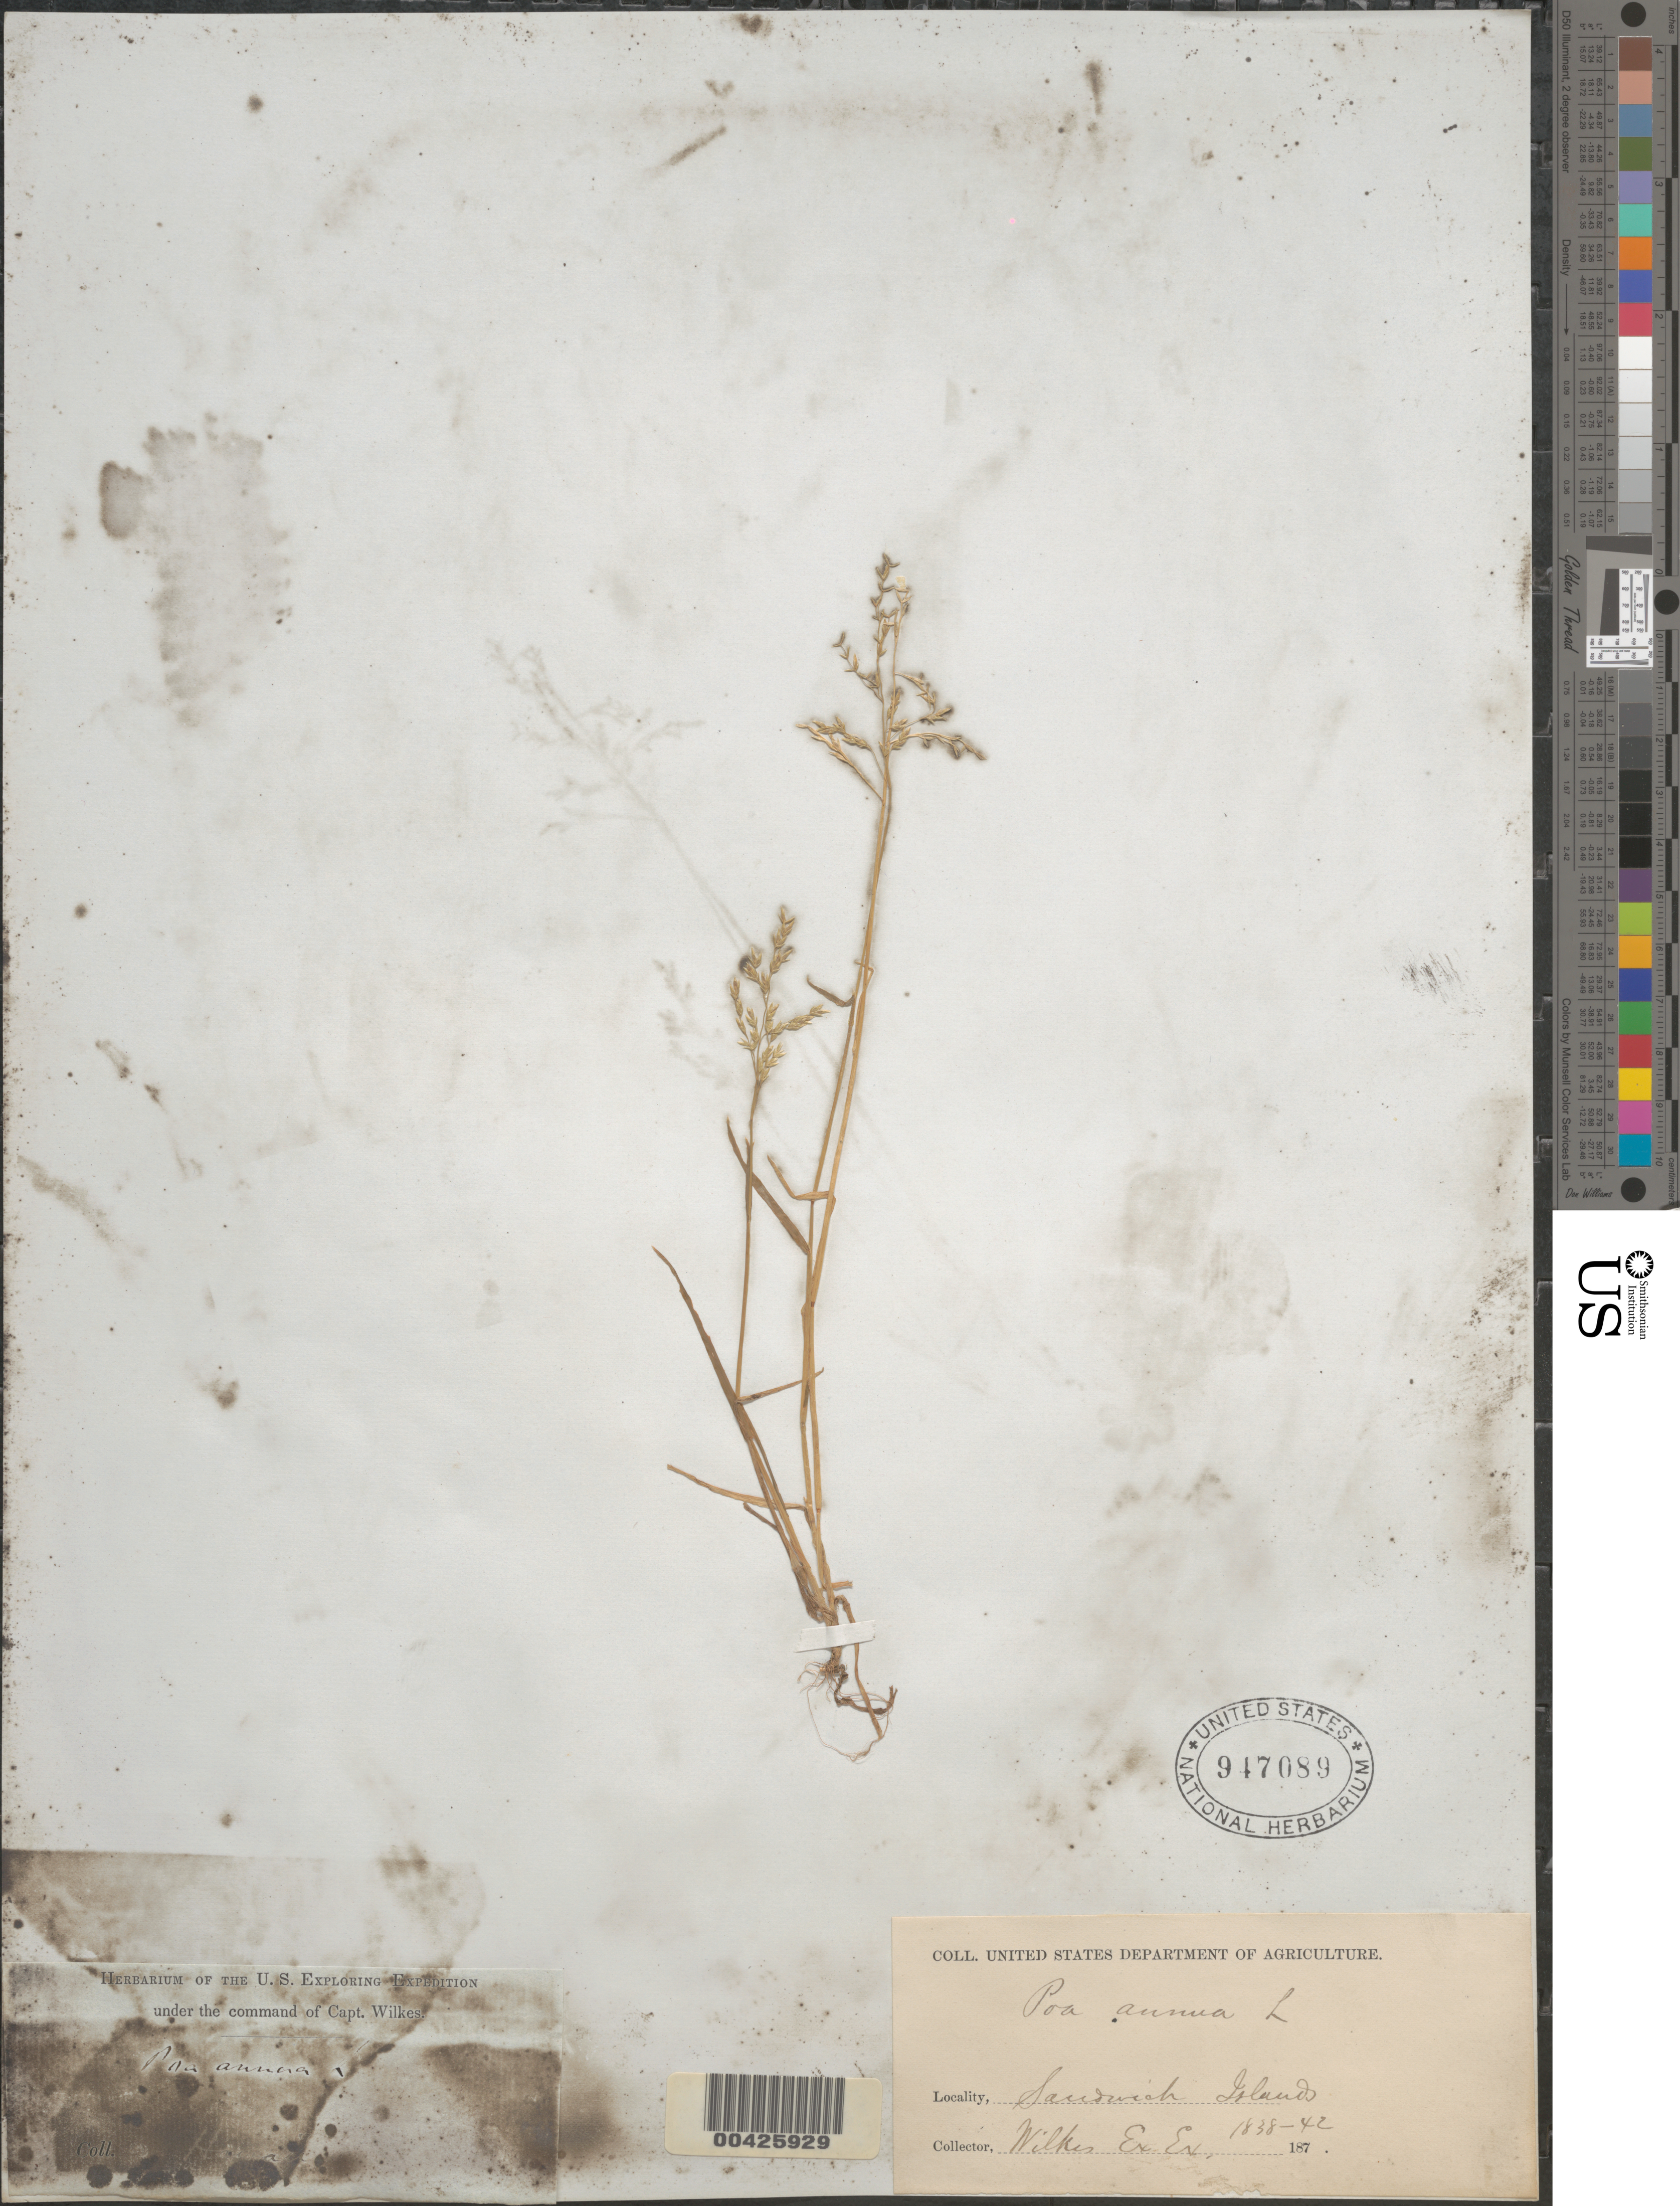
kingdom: Plantae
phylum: Tracheophyta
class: Liliopsida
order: Poales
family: Poaceae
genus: Poa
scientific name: Poa annua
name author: L.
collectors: Wilkes Explor. Exped.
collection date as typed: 1838 to -- --- 1842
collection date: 1838/1842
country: United States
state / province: Hawaii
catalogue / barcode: US 947089